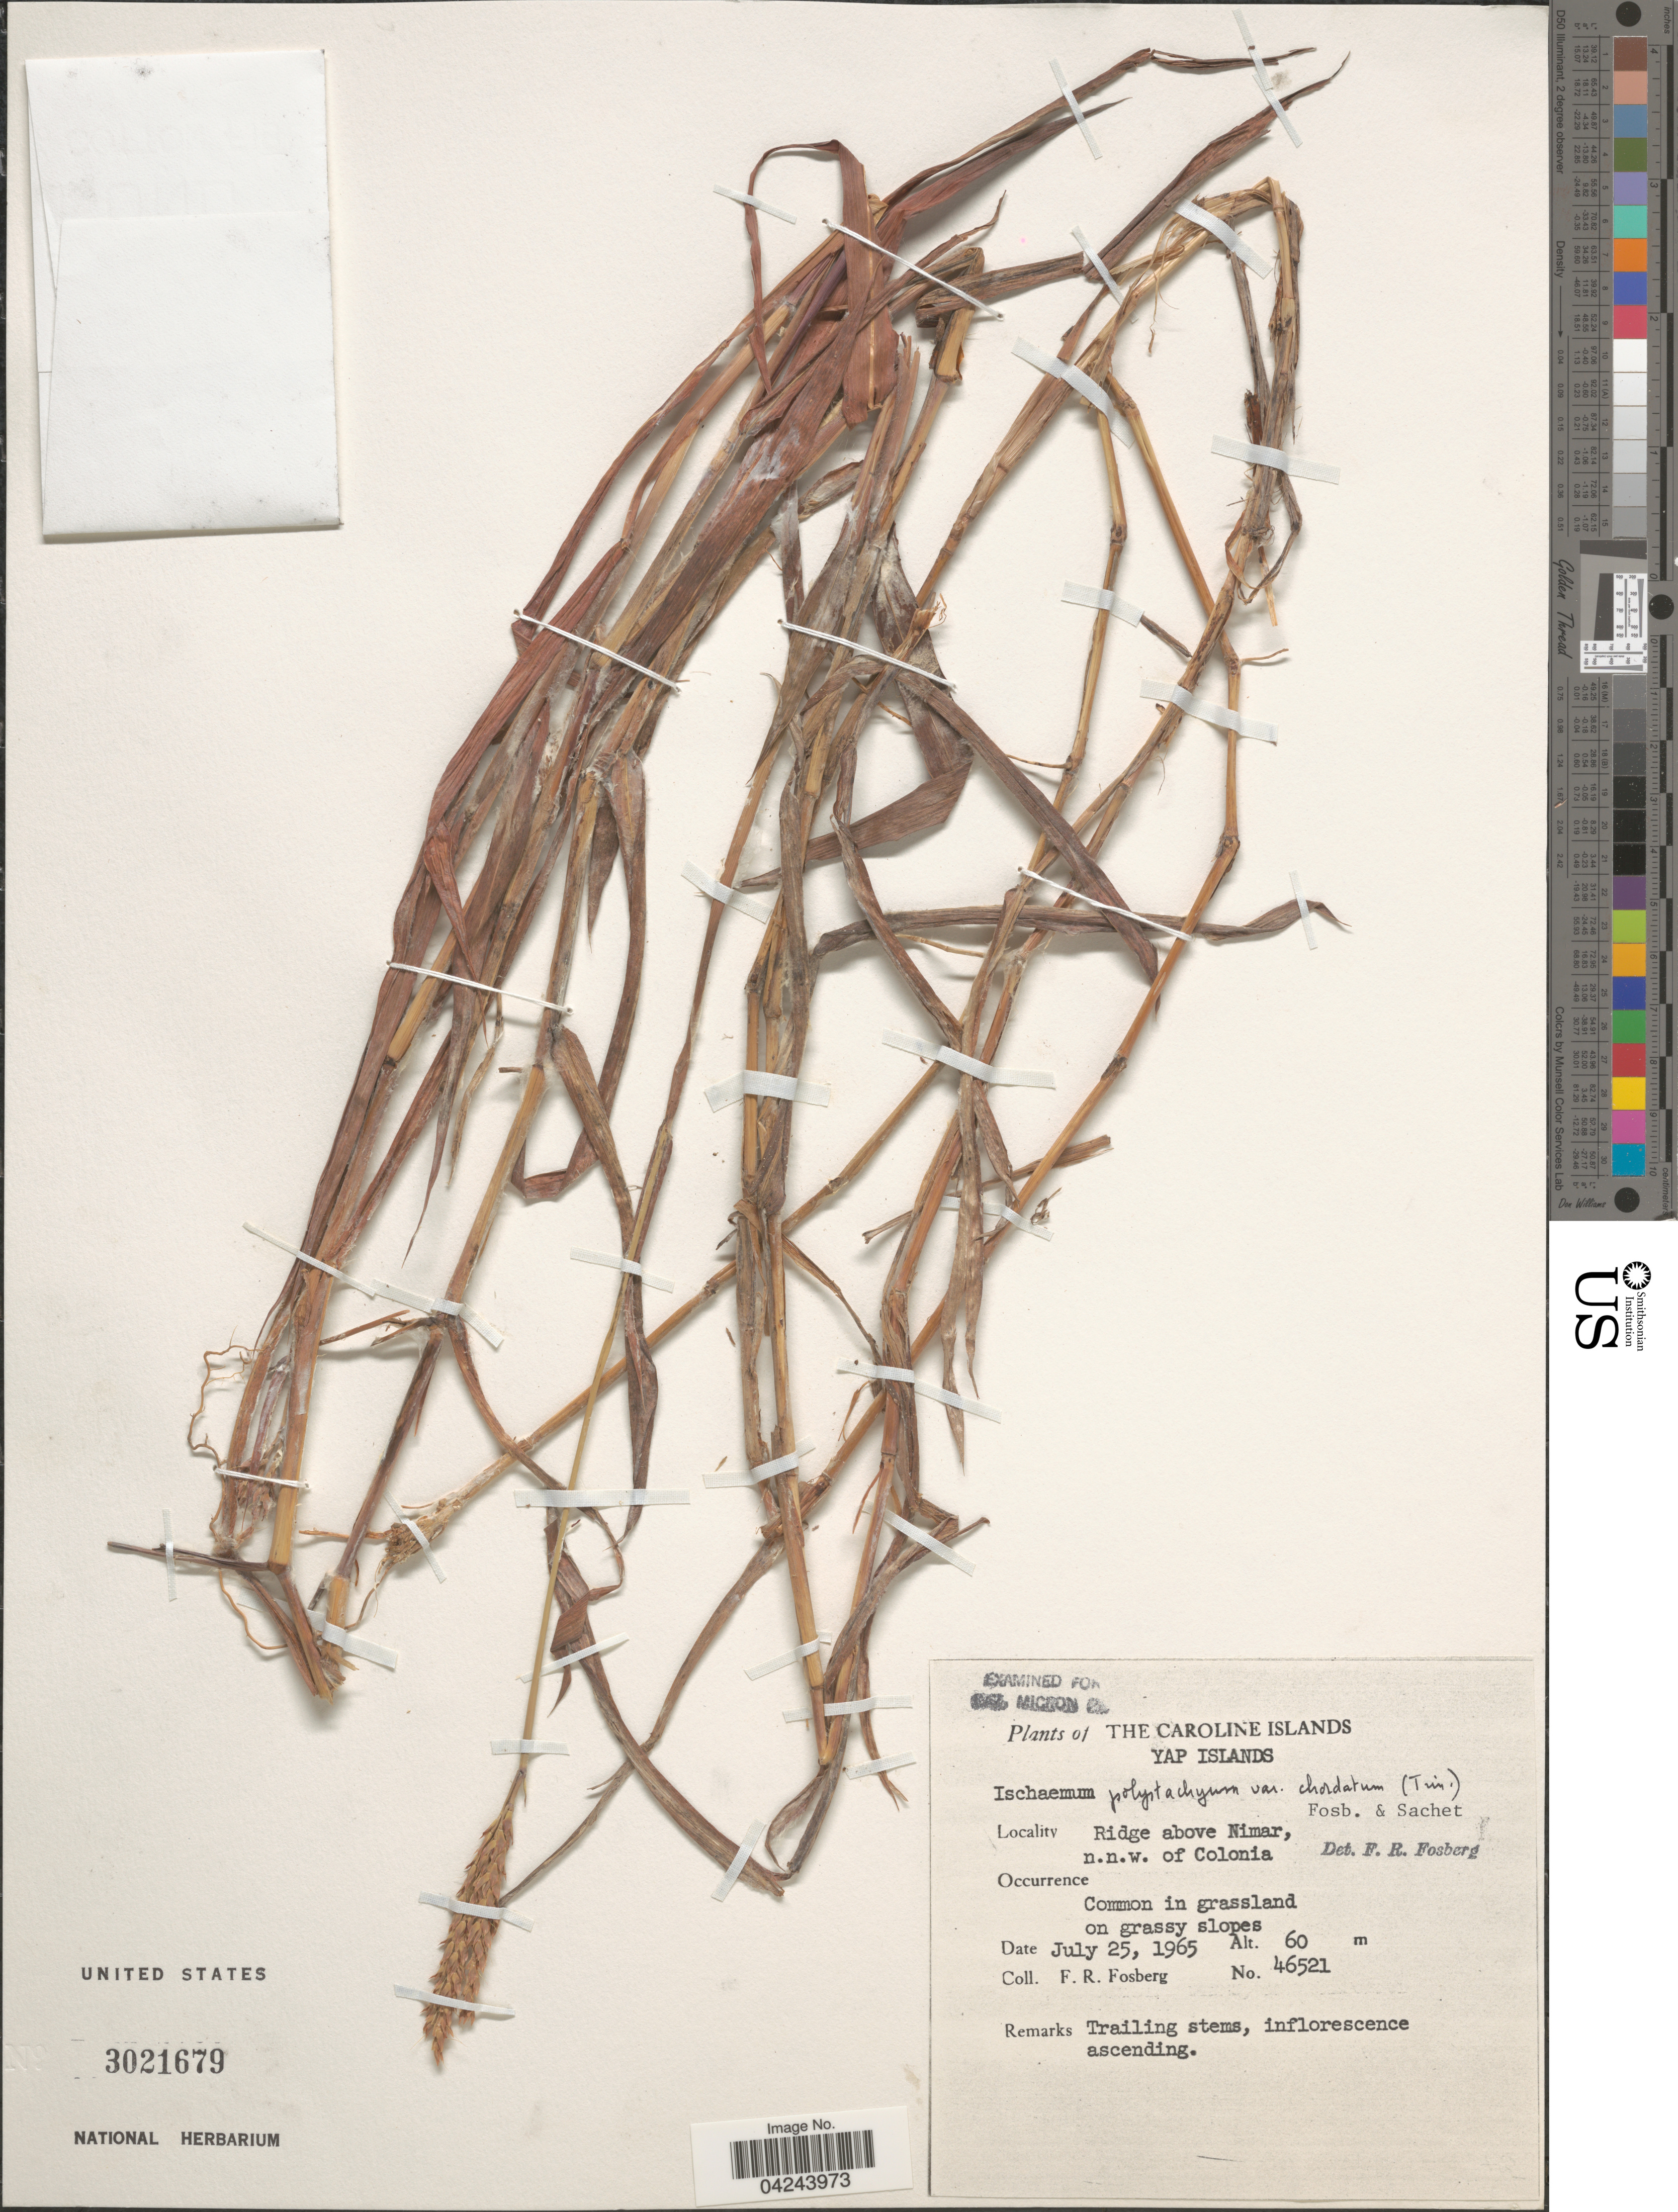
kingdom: Plantae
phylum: Tracheophyta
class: Liliopsida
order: Poales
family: Poaceae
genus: Ischaemum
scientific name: Ischaemum polystachyum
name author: J. Presl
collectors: F. R. Fosberg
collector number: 46521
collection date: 1965-07-25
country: Micronesia, Federated States of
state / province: Yap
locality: The Caroline Islands. Yap Islands. Ridge above Nimar, n.n.w. of Colonia.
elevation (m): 60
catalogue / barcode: US 3021679